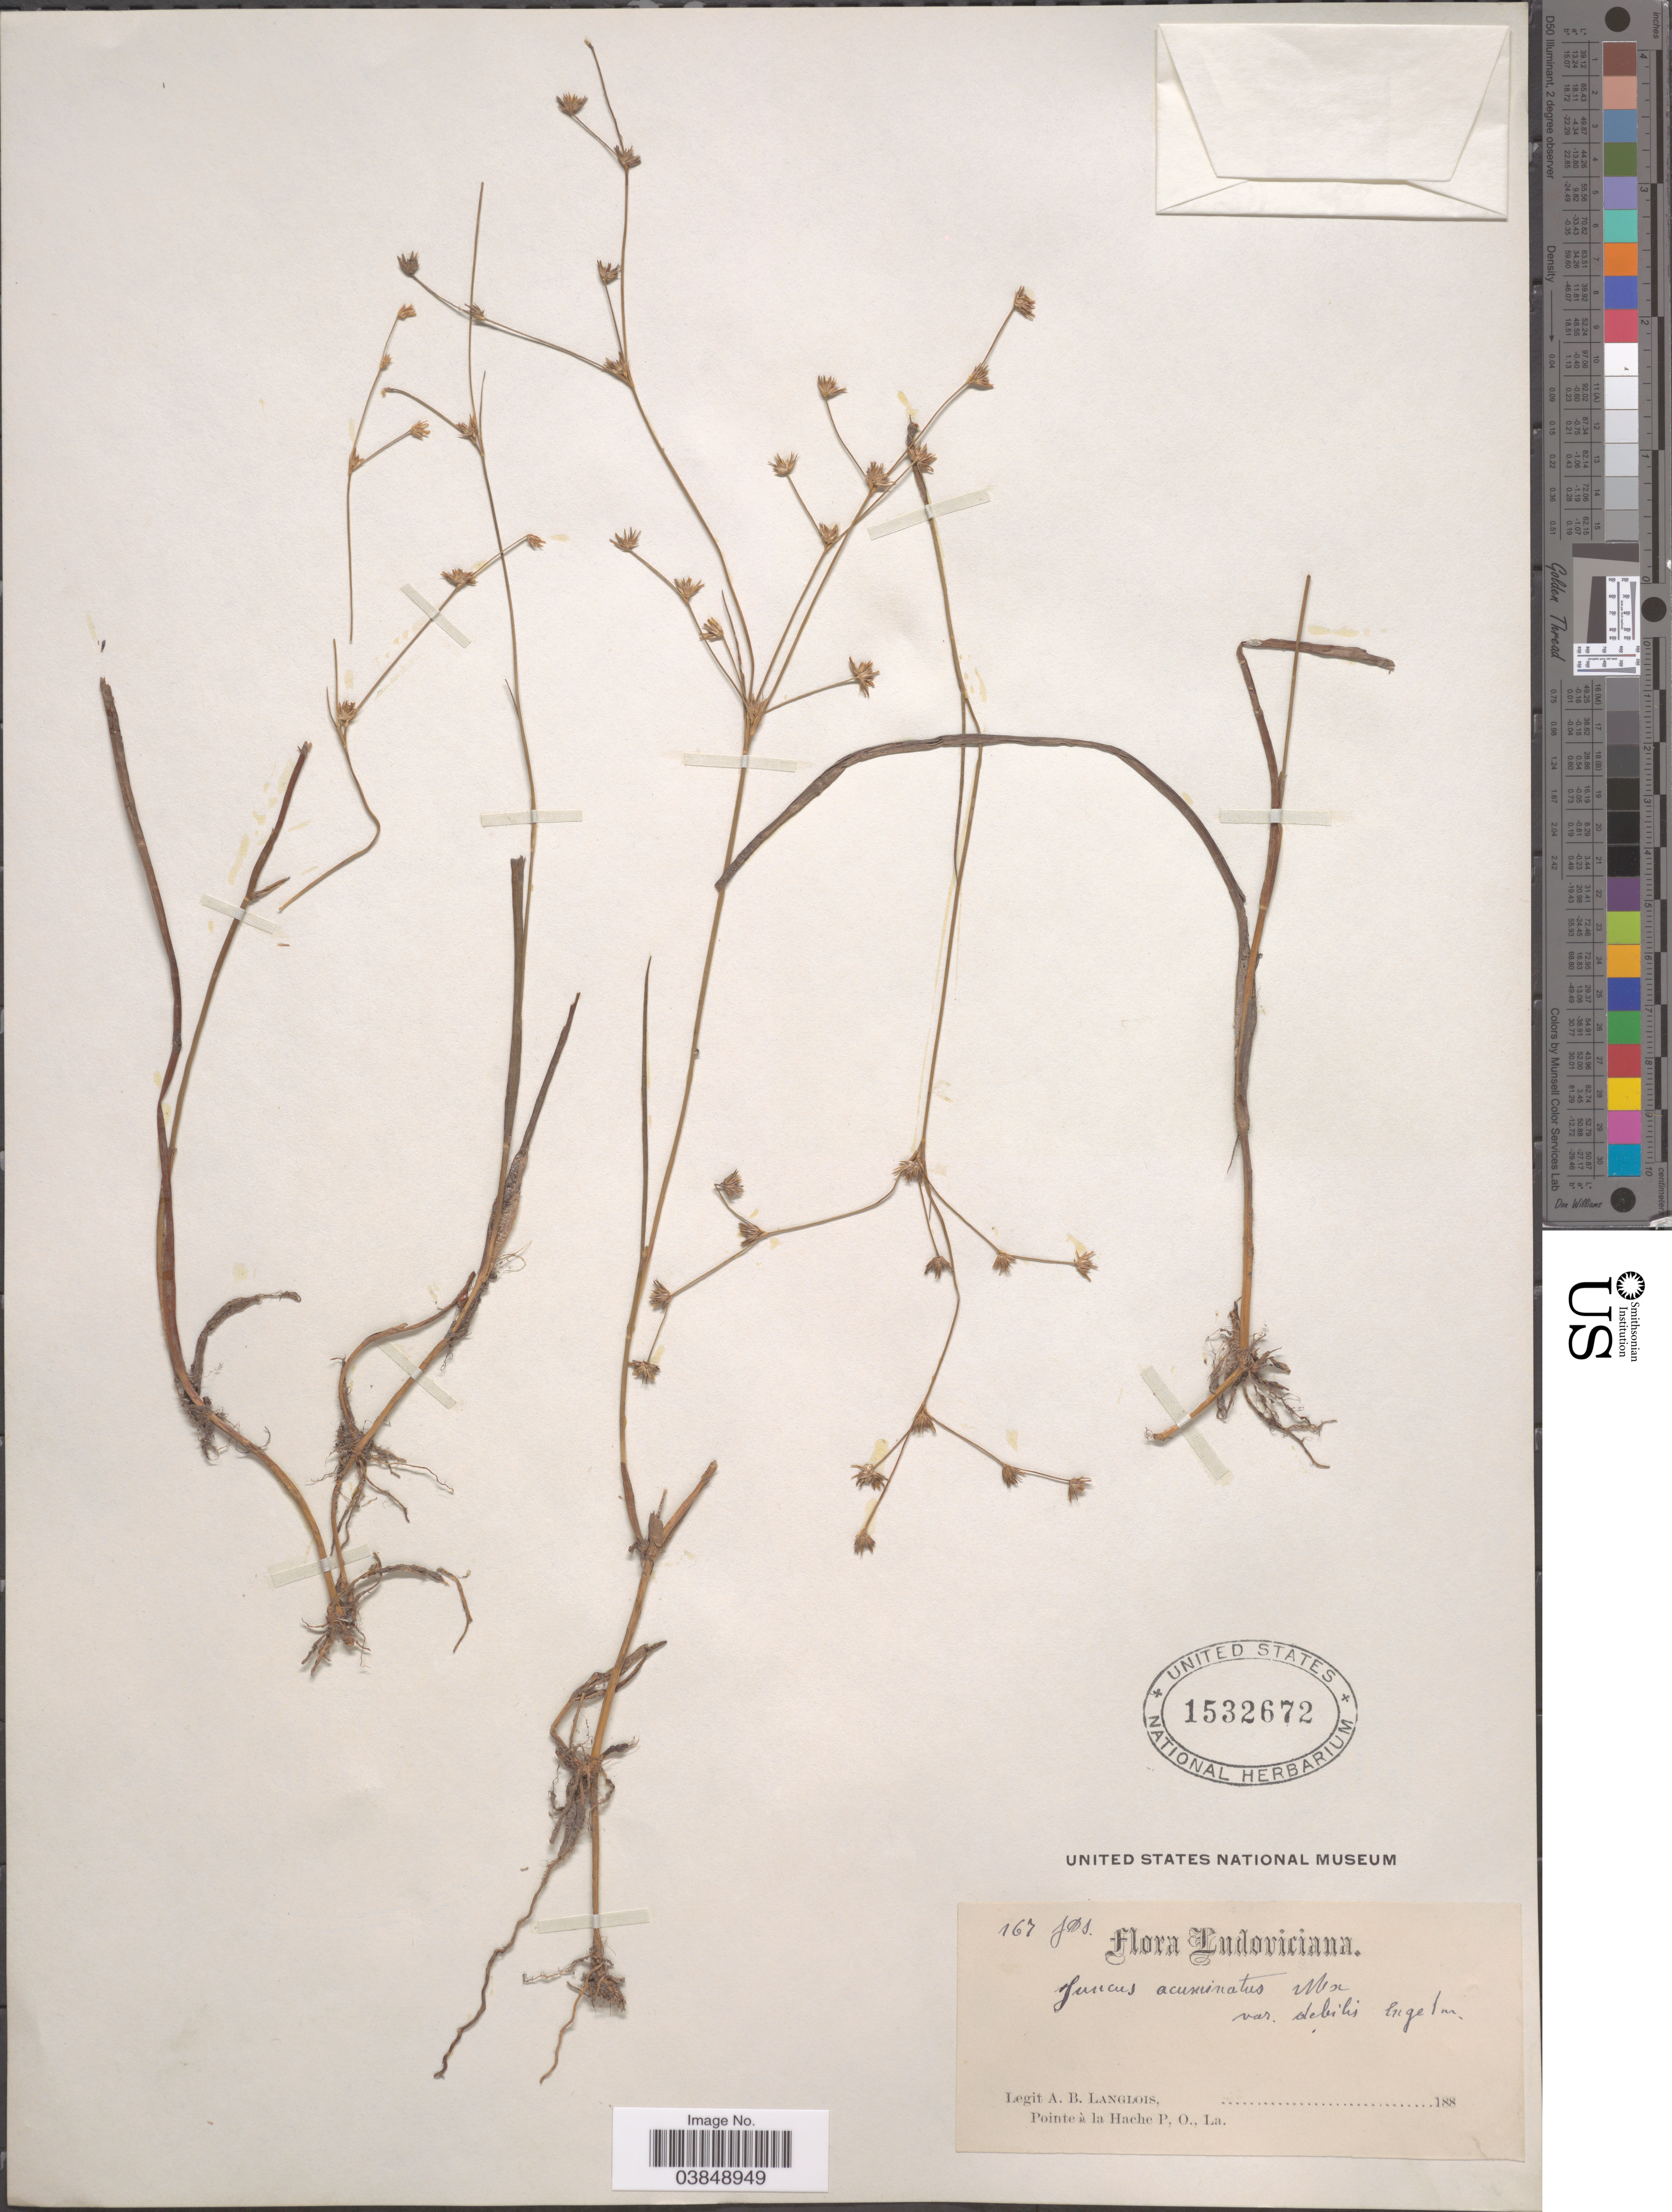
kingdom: Plantae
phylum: Tracheophyta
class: Liliopsida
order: Poales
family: Juncaceae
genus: Juncus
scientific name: Juncus acuminatus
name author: Michx.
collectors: A. Langlois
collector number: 167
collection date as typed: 188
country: United States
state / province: Louisiana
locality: Ludoviciana.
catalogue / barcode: US 1532672